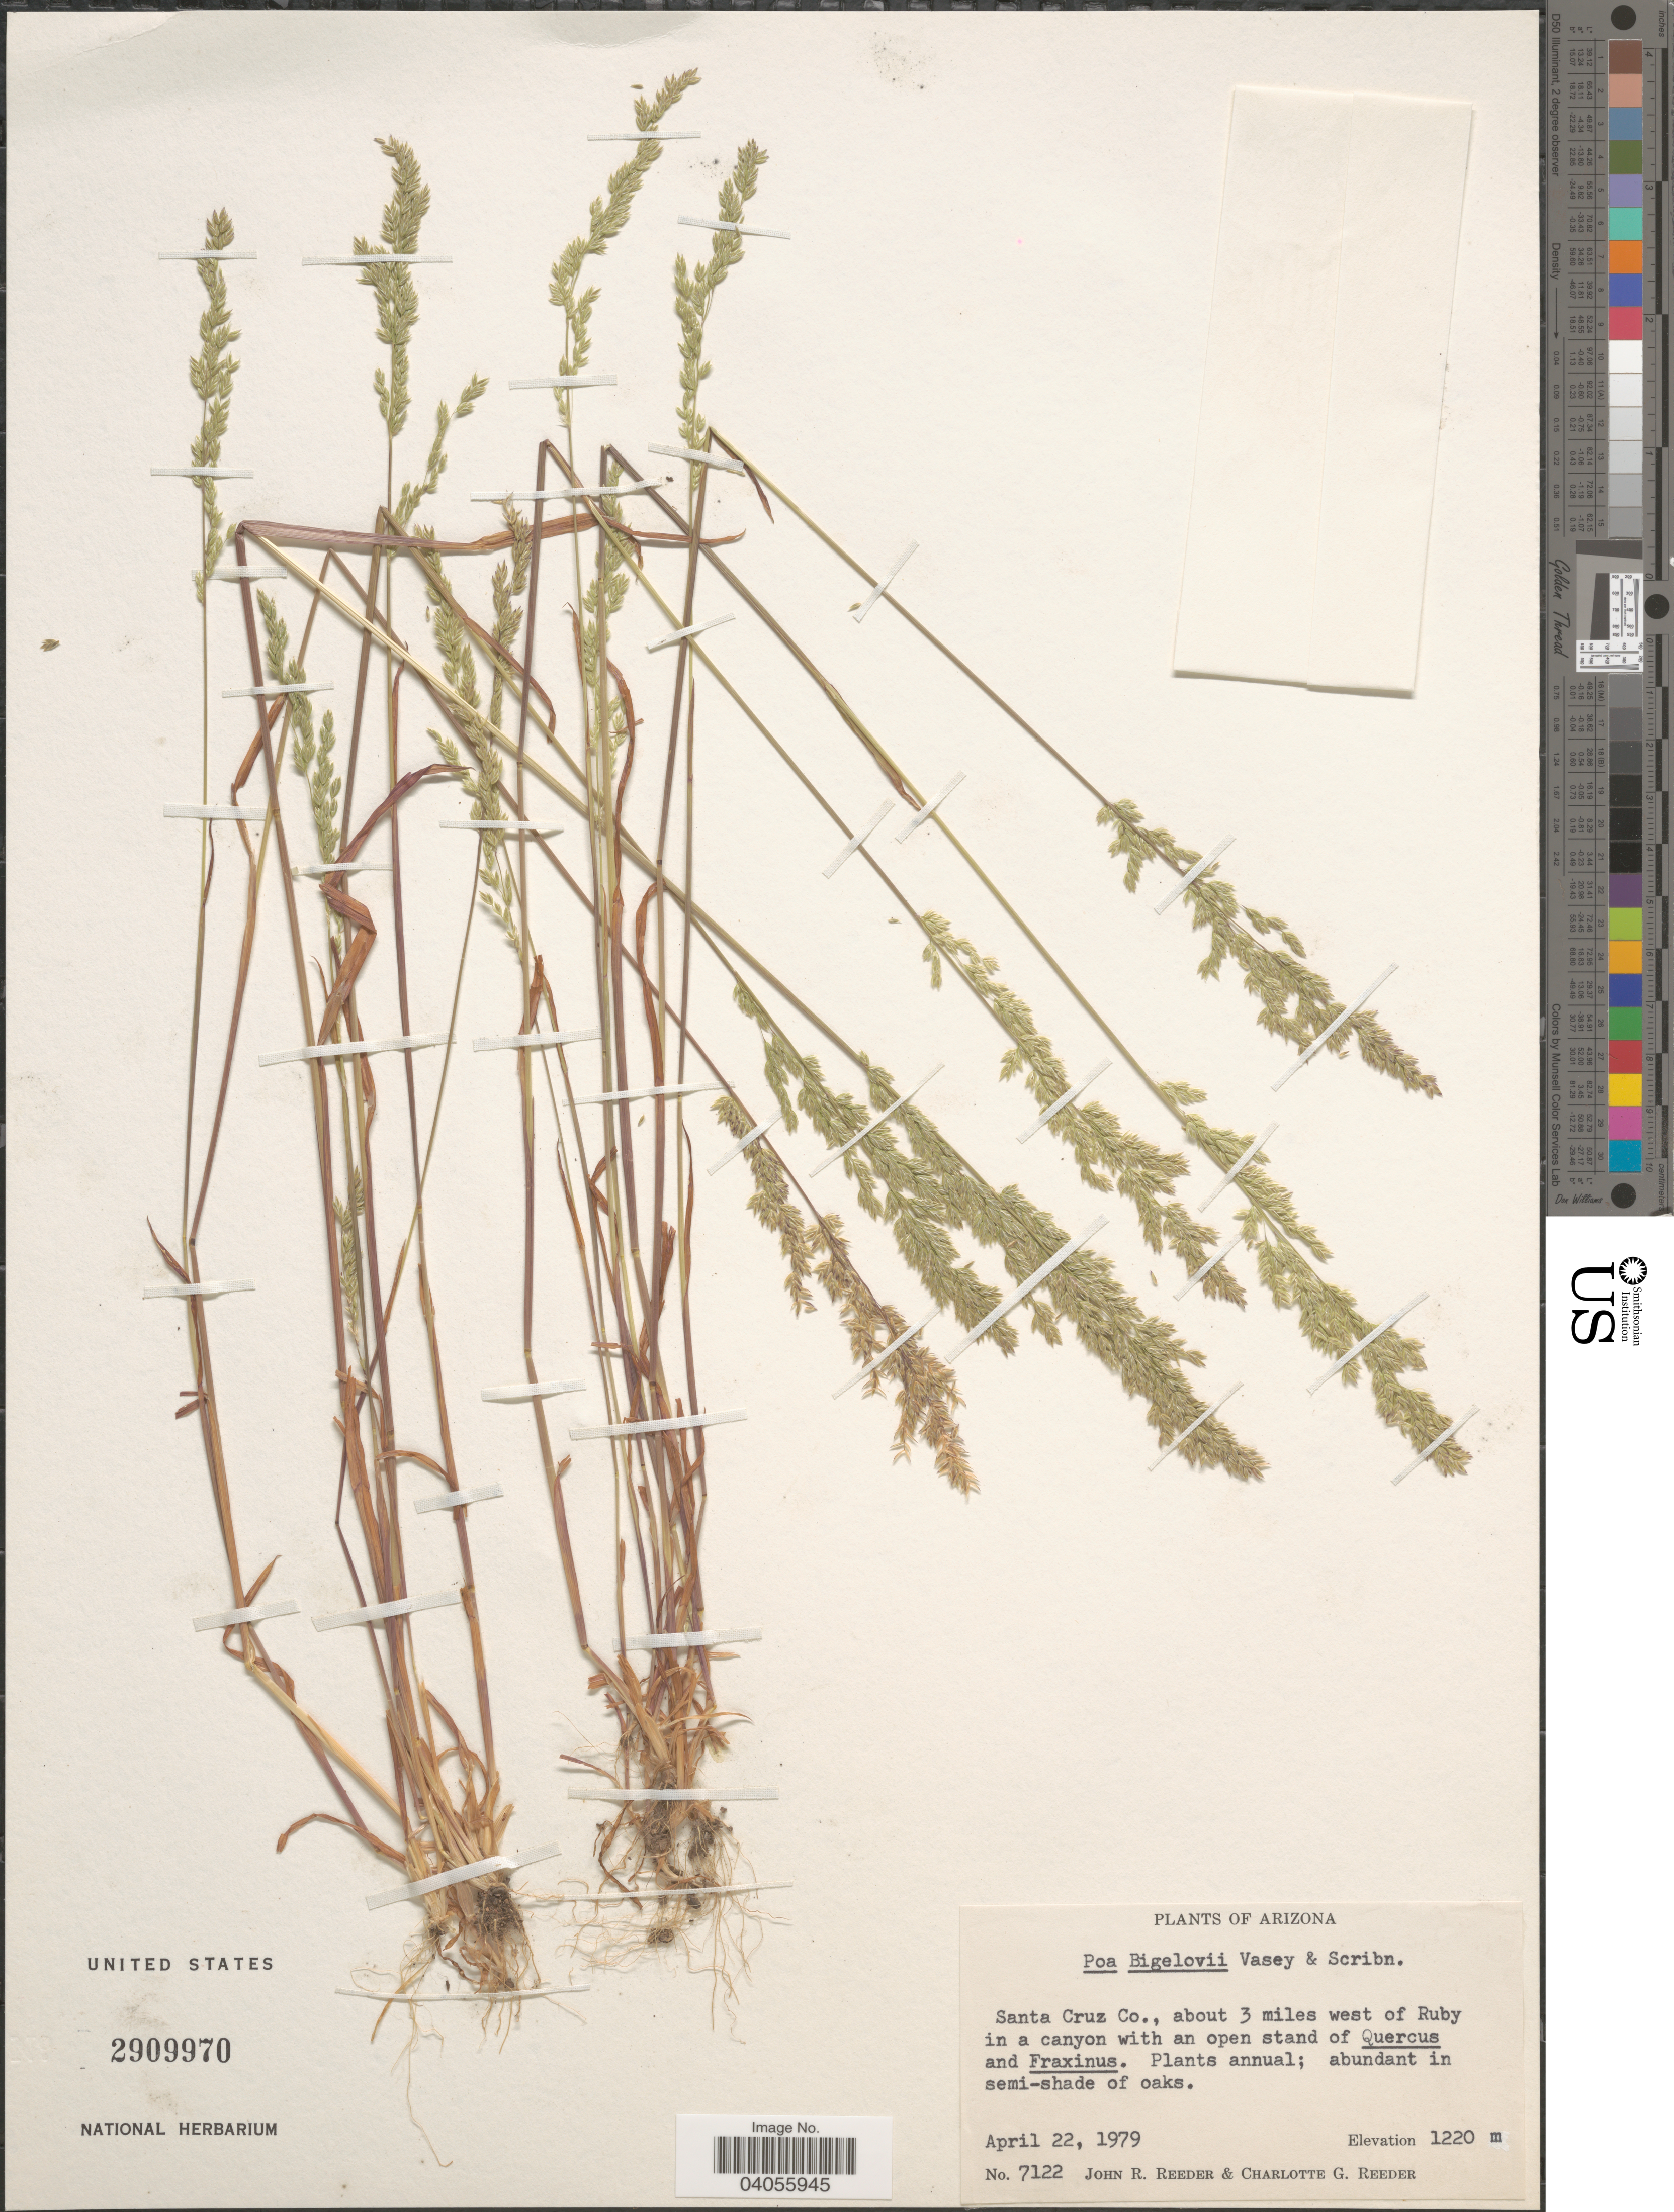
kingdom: Plantae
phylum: Tracheophyta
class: Liliopsida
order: Poales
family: Poaceae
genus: Poa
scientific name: Poa bigelovii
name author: Vasey & Scribn.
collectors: J. R. Reeder & C. G. Reeder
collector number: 7122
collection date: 1979-04-22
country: United States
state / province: Arizona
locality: Santa Cruz Co., about 3 miles west of Ruby in a canyon.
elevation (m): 1220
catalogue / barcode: US 2909970